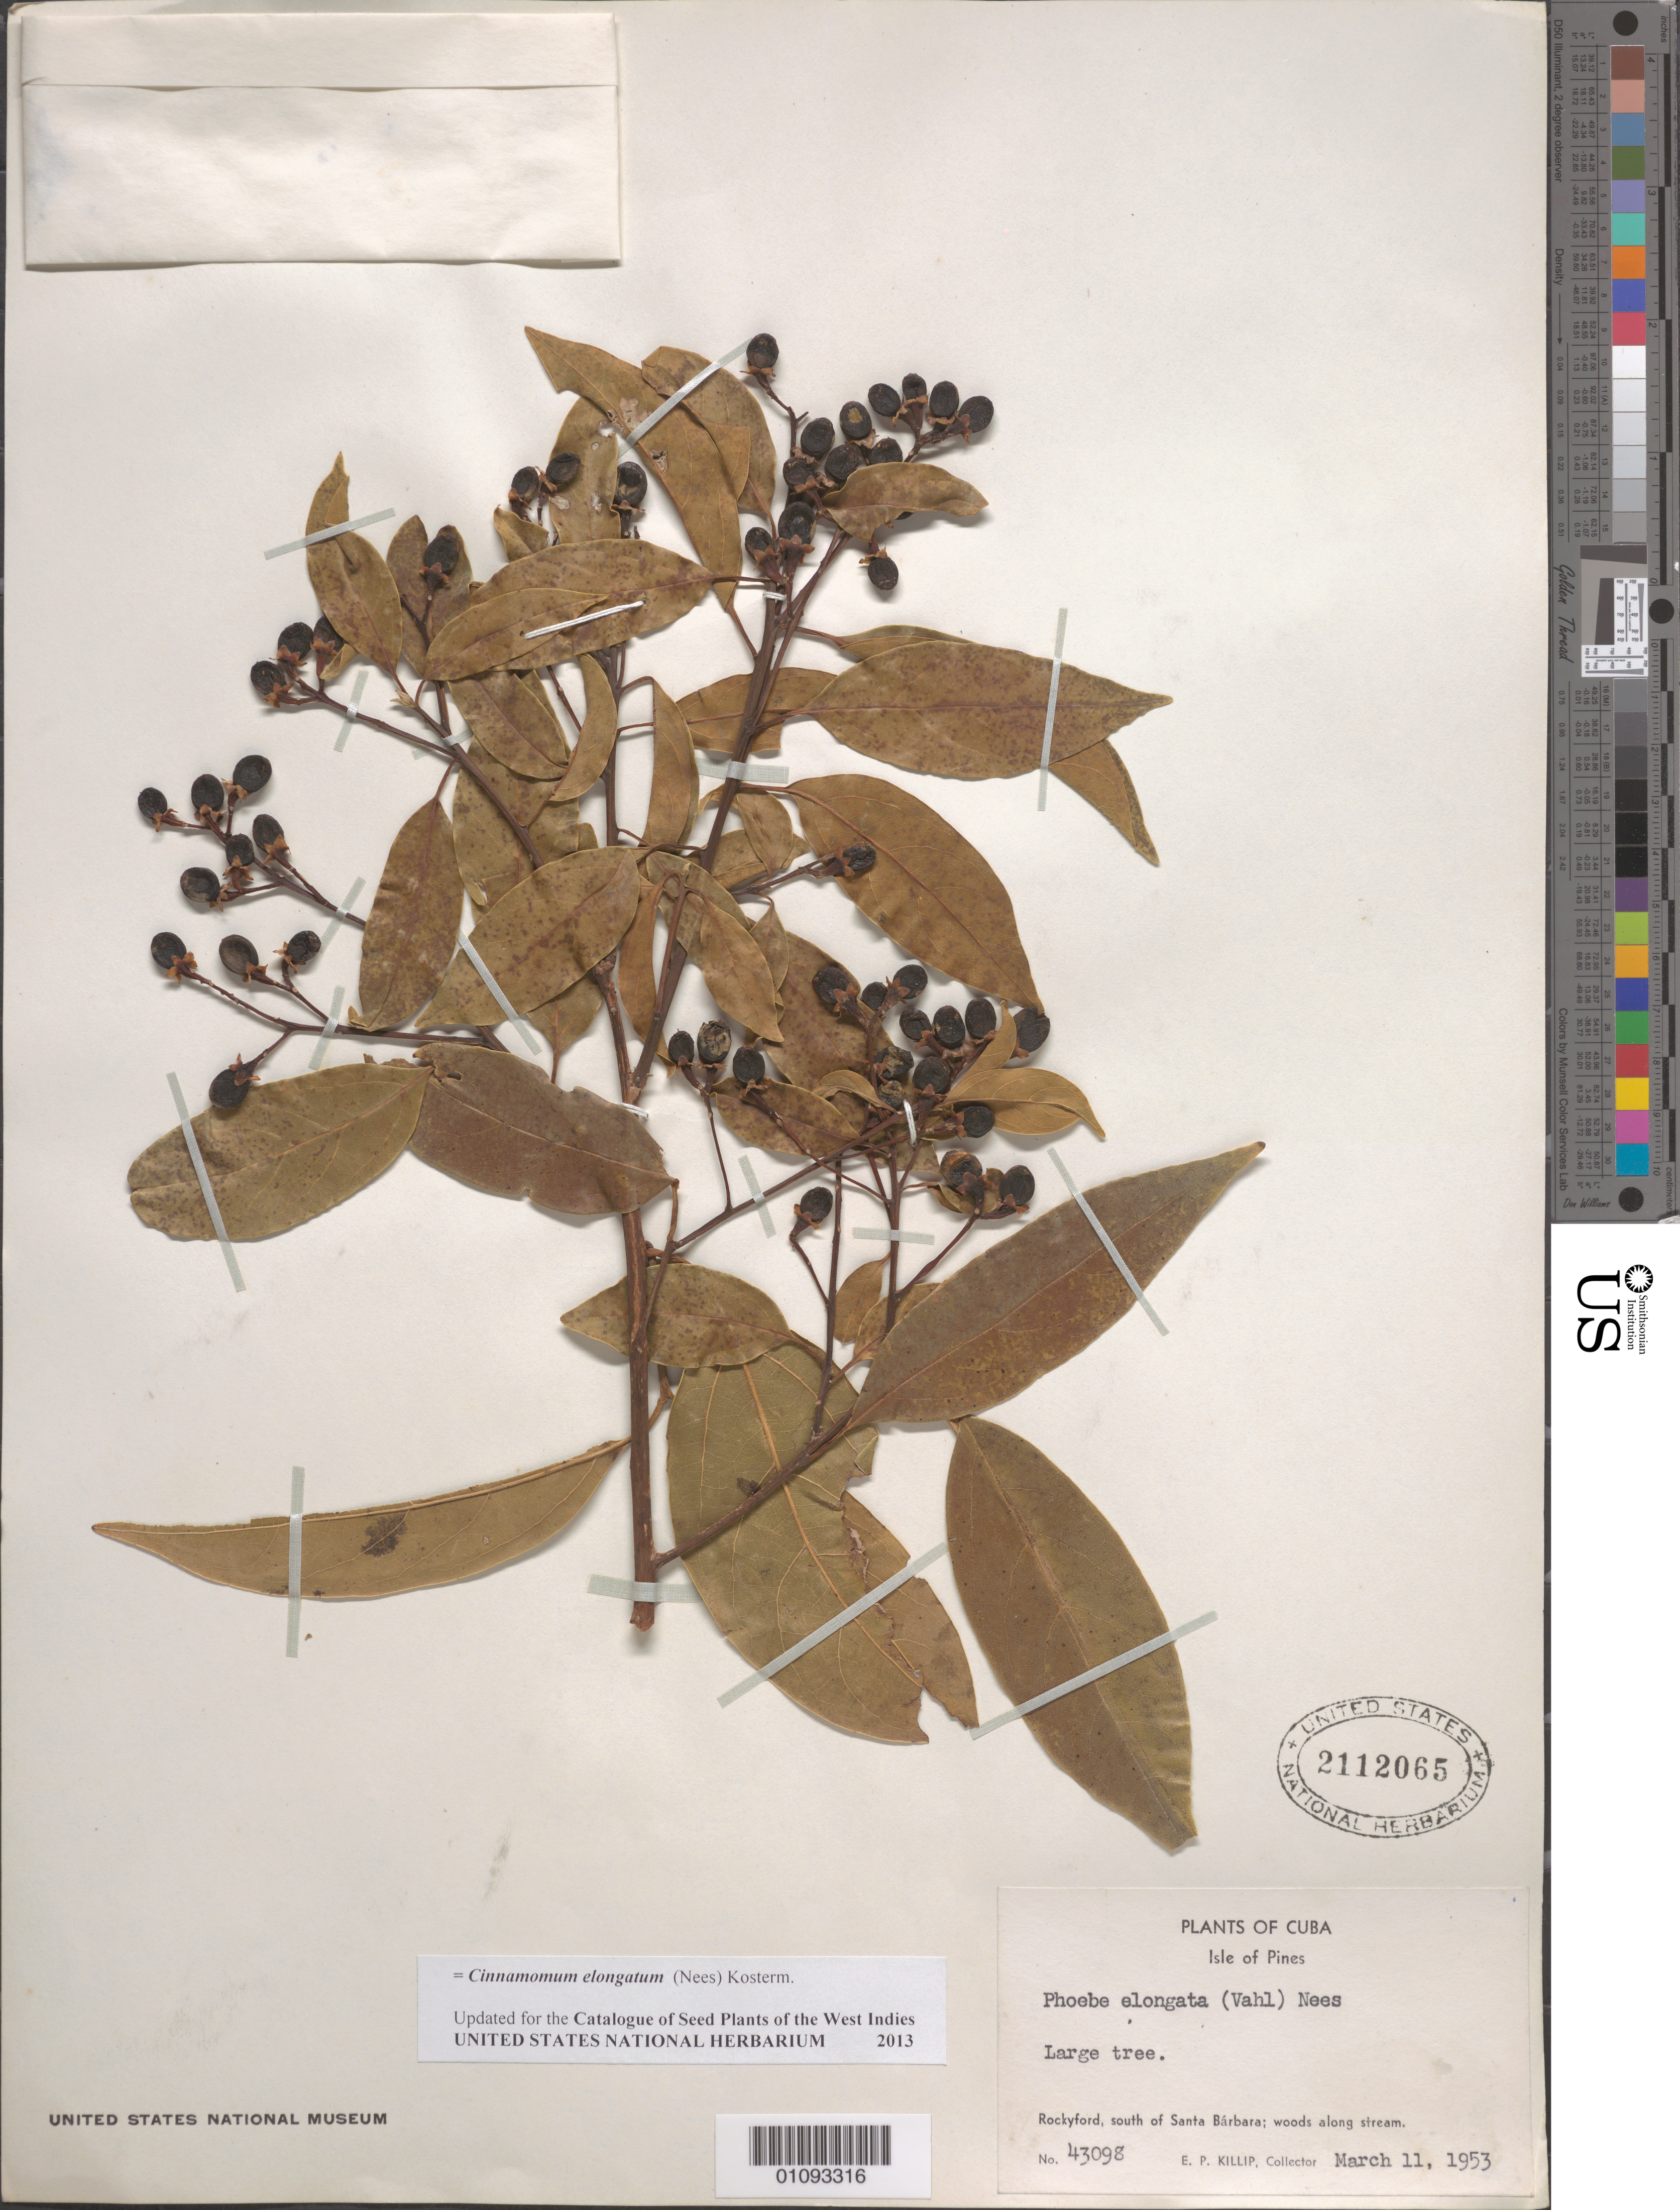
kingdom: Plantae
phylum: Tracheophyta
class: Magnoliopsida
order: Laurales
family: Lauraceae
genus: Phoebe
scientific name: Phoebe elongata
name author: (Vahl) Nees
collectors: E. P. Killip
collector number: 43098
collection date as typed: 11 Mar 1953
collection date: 1953-03-11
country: Cuba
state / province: Isla de La Juventud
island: Isla de la Juventud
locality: Rockyford, S of Santa Barbara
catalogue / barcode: US 2112065